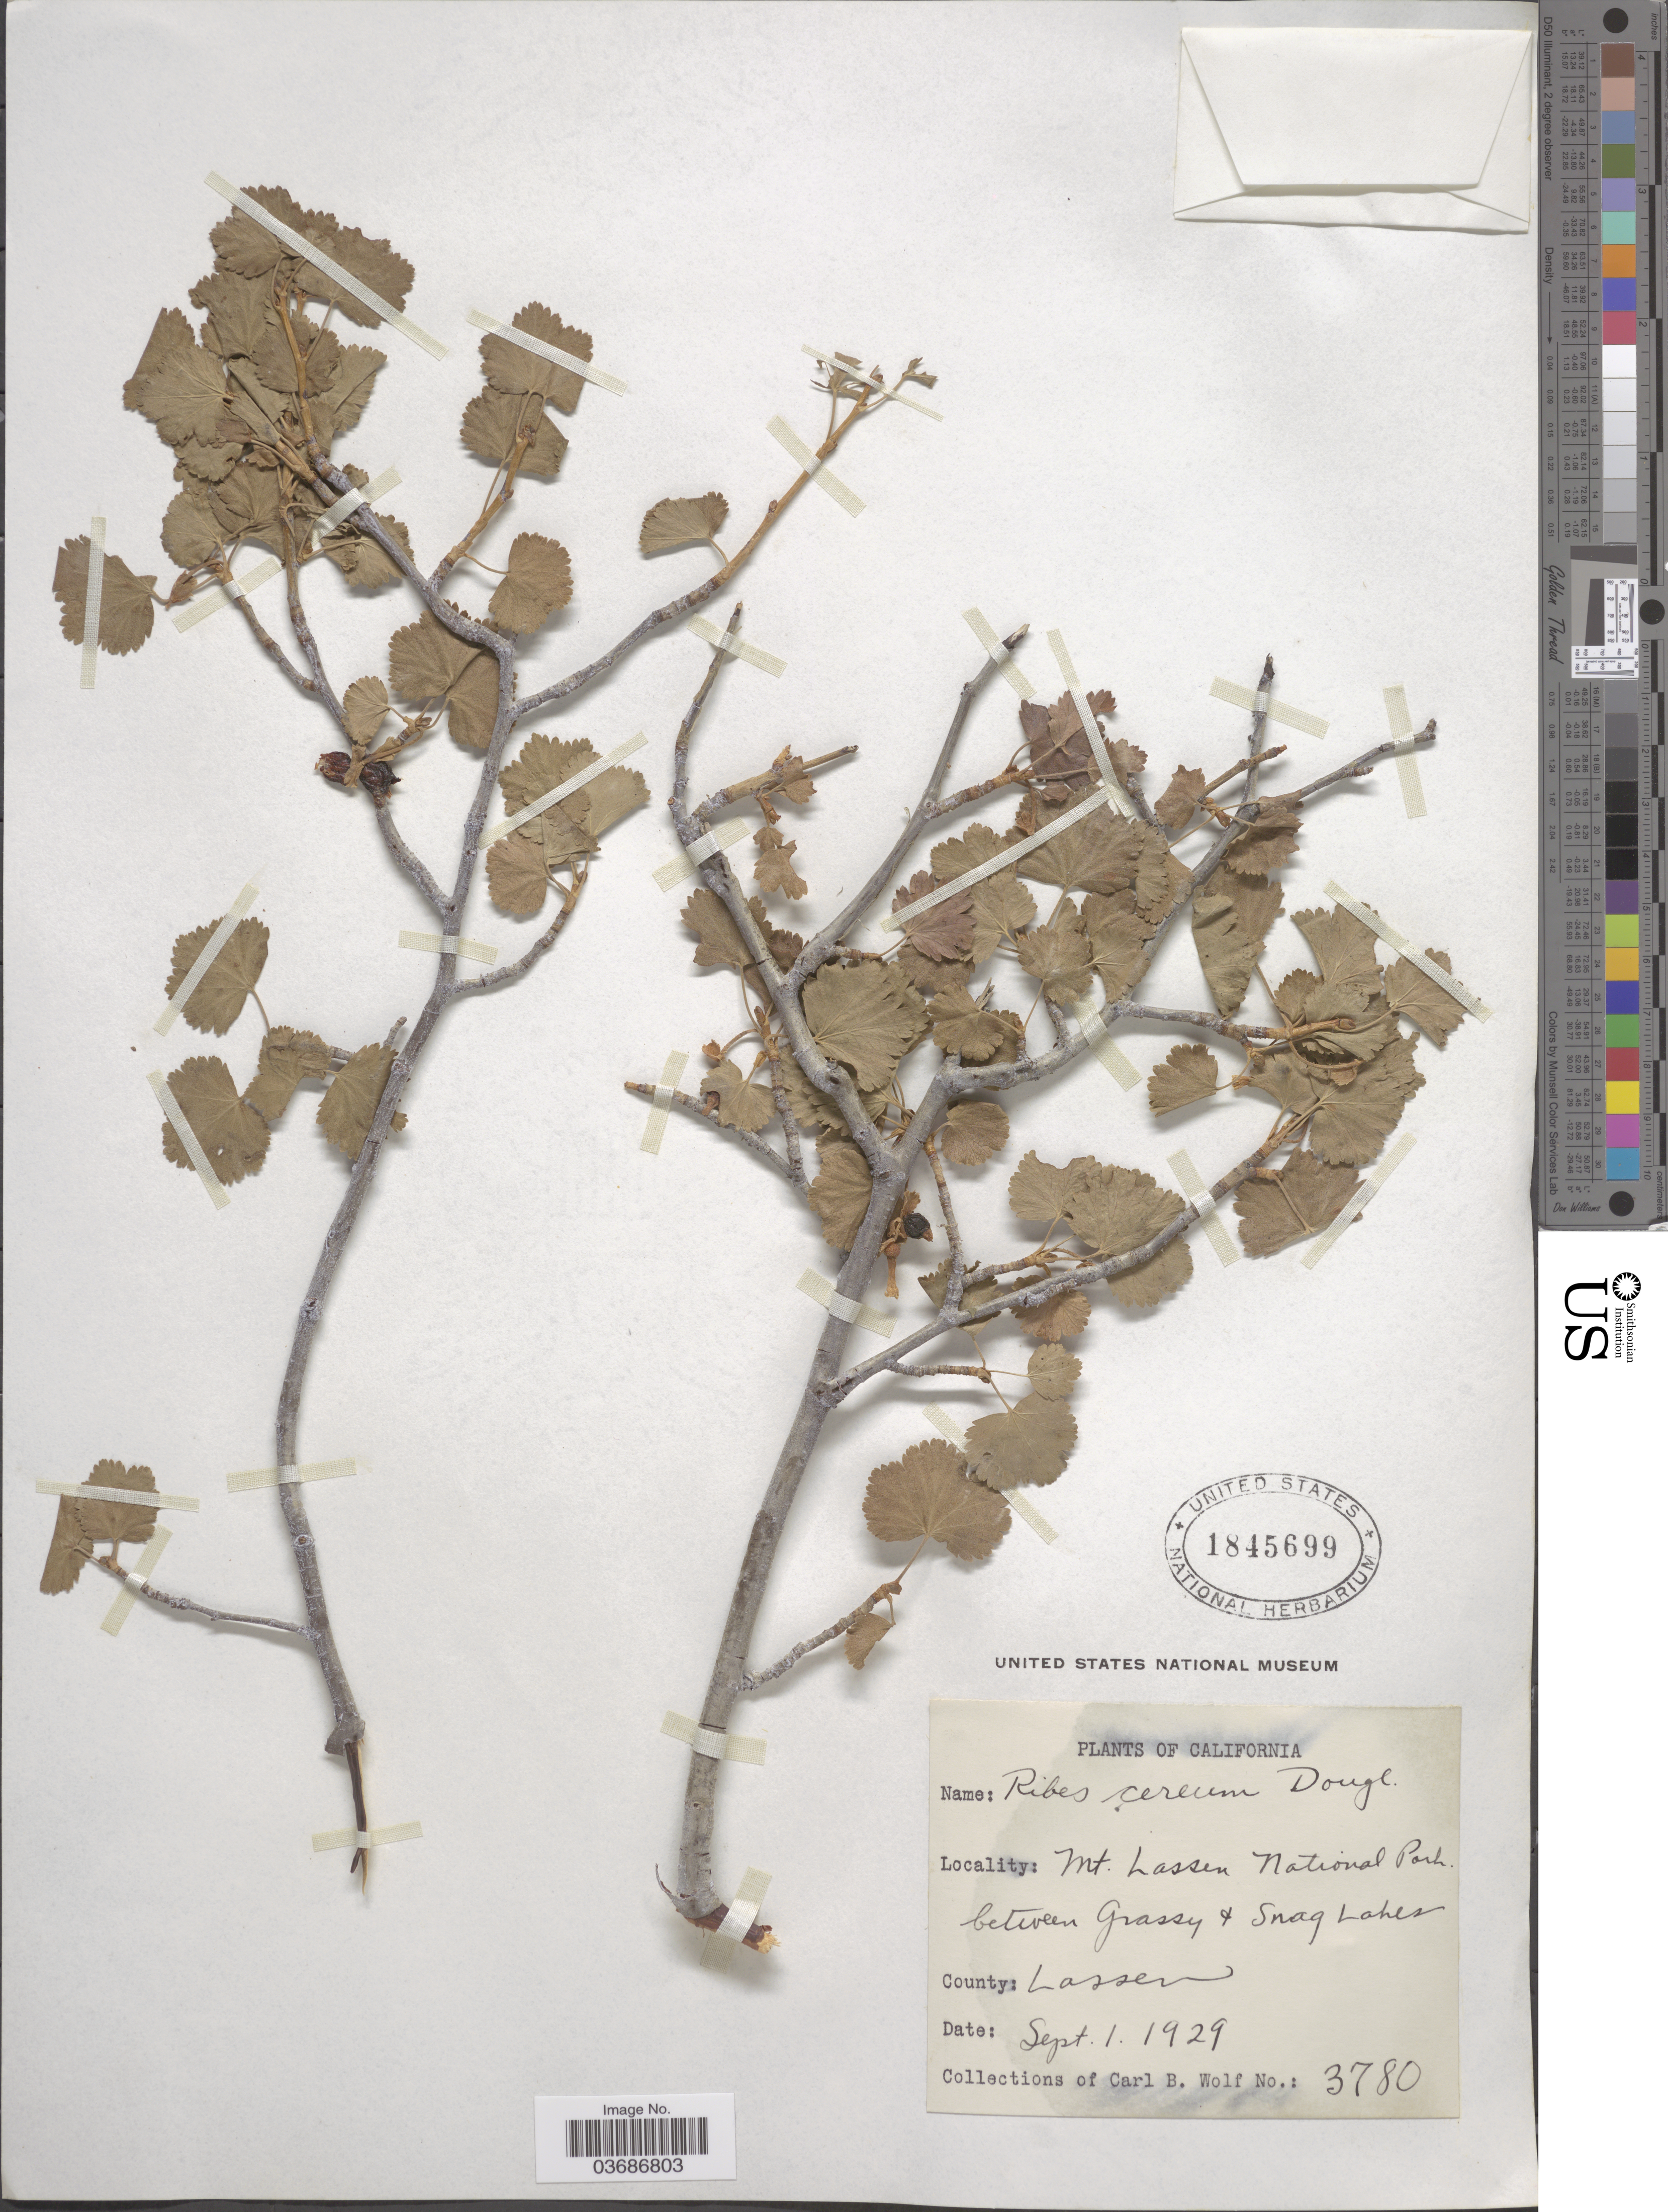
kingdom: Plantae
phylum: Tracheophyta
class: Magnoliopsida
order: Saxifragales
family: Grossulariaceae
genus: Ribes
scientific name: Ribes cereum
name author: Douglas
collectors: C. B. Wolf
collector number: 3780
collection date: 1929-09-01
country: United States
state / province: California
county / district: Lassen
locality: Mt. Lassen National Park between Grassy & Snag Lakes. County: Lassen.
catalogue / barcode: US 1845699